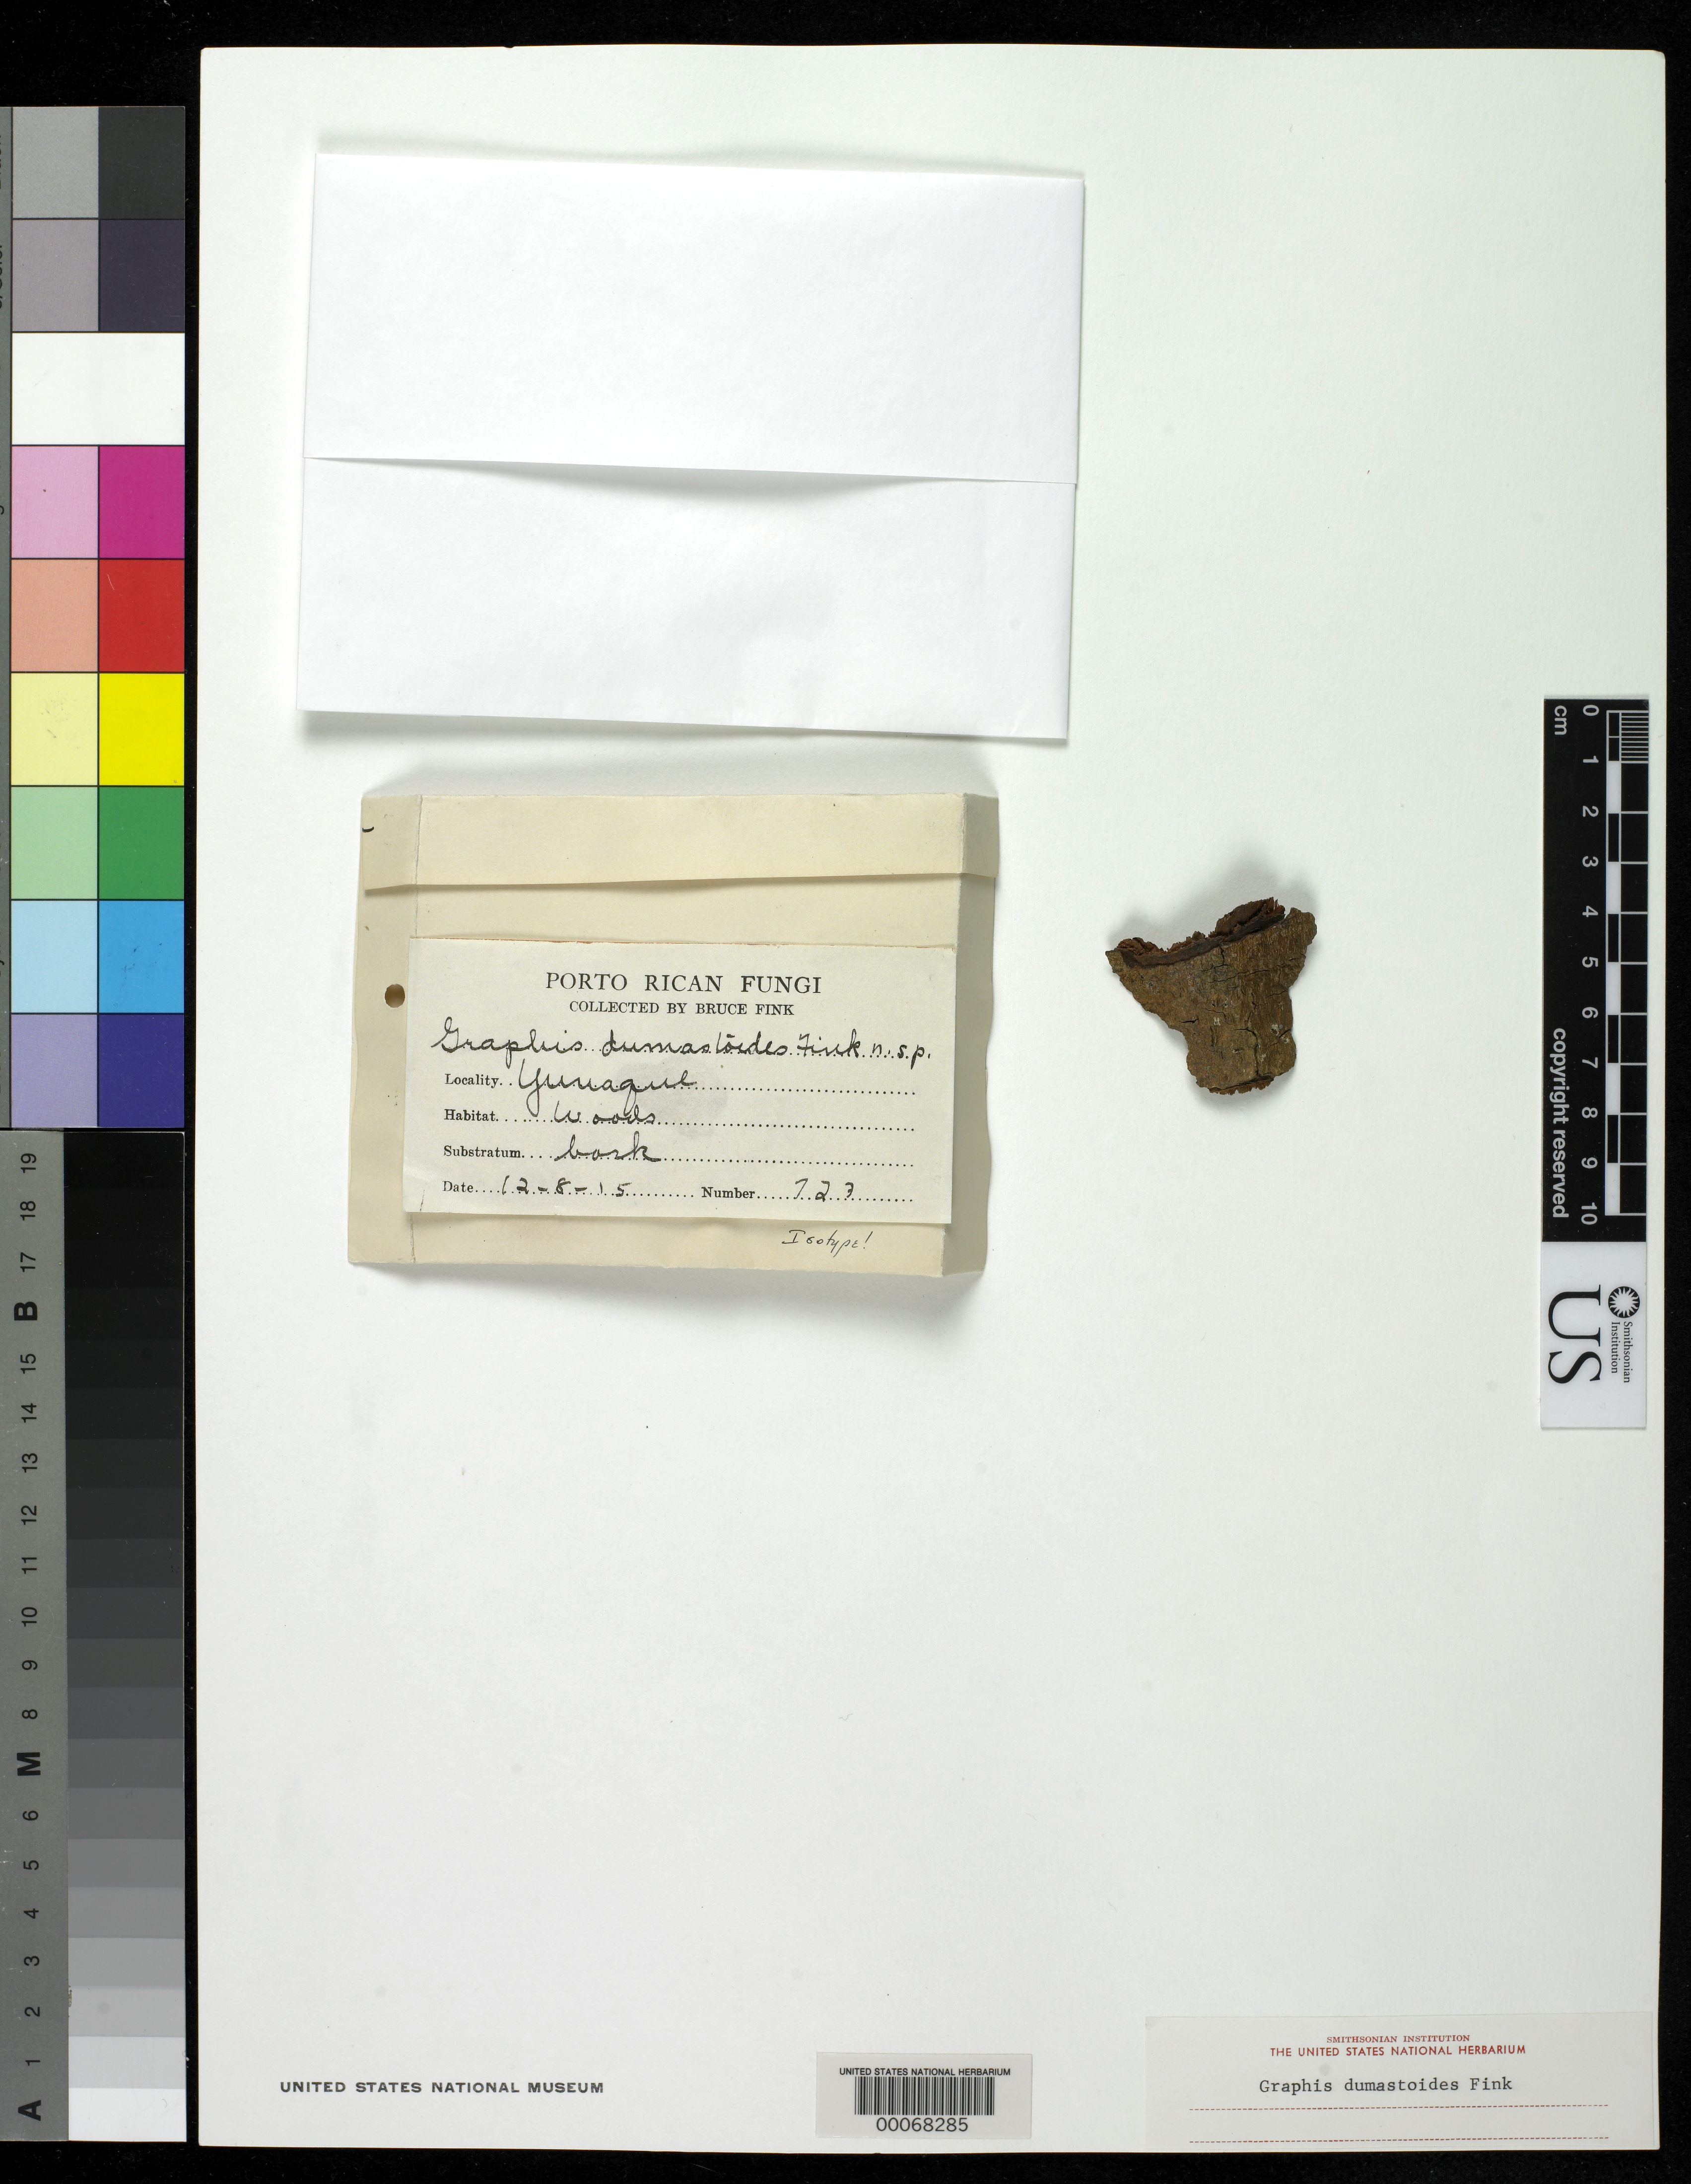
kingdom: Fungi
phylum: Ascomycota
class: Lecanoromycetes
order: Ostropales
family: Graphidaceae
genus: Graphis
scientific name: Graphis dumastoides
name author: Fink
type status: Isotype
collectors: B. Fink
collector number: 723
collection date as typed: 08 Dec 1915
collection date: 1915-12-08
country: Puerto Rico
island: Greater Antilles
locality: Yunague.